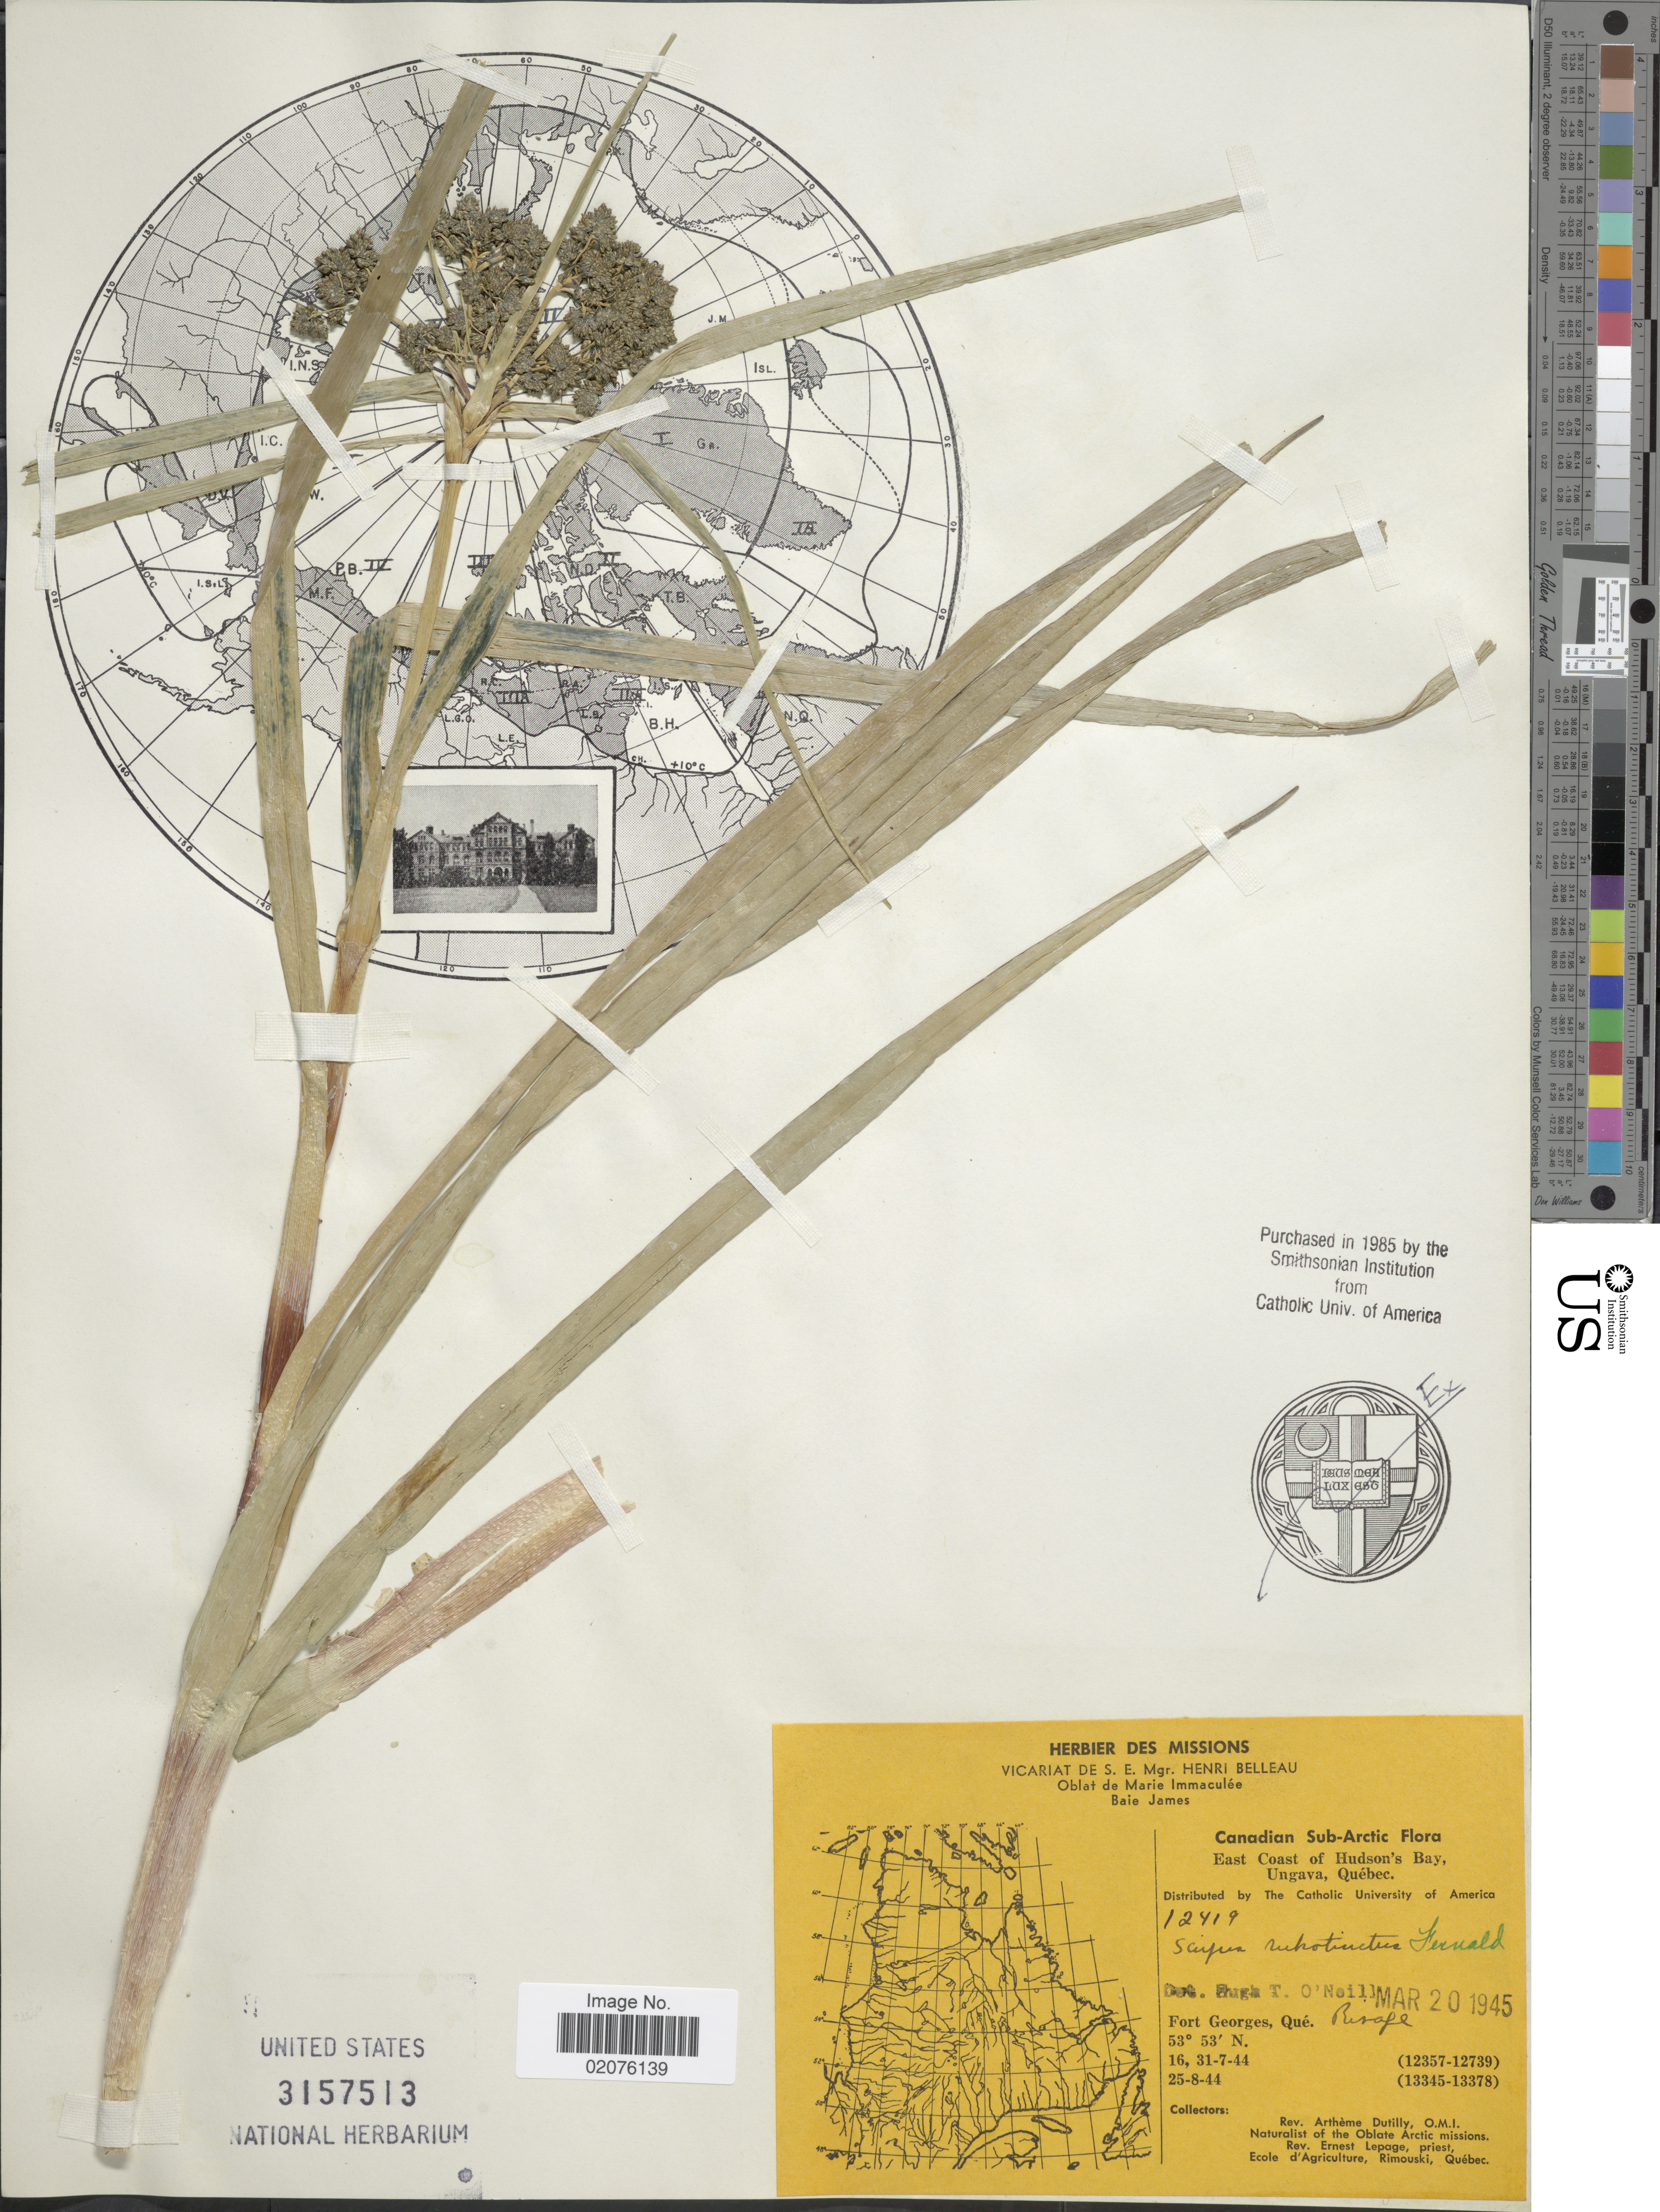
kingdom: Plantae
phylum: Tracheophyta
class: Liliopsida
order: Poales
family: Cyperaceae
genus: Scirpus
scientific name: Scirpus microcarpus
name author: J. Presl & C. Presl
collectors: A. Dutilly & E. Lepage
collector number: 12419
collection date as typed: Transcribed d/m/y: 16/7/44 to 25/8/44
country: Canada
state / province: Quebec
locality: East Coast of Hudson's Bay, Ungava, Fort Georges, Que. Rivage. Sub-Arctic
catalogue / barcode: US 3157513